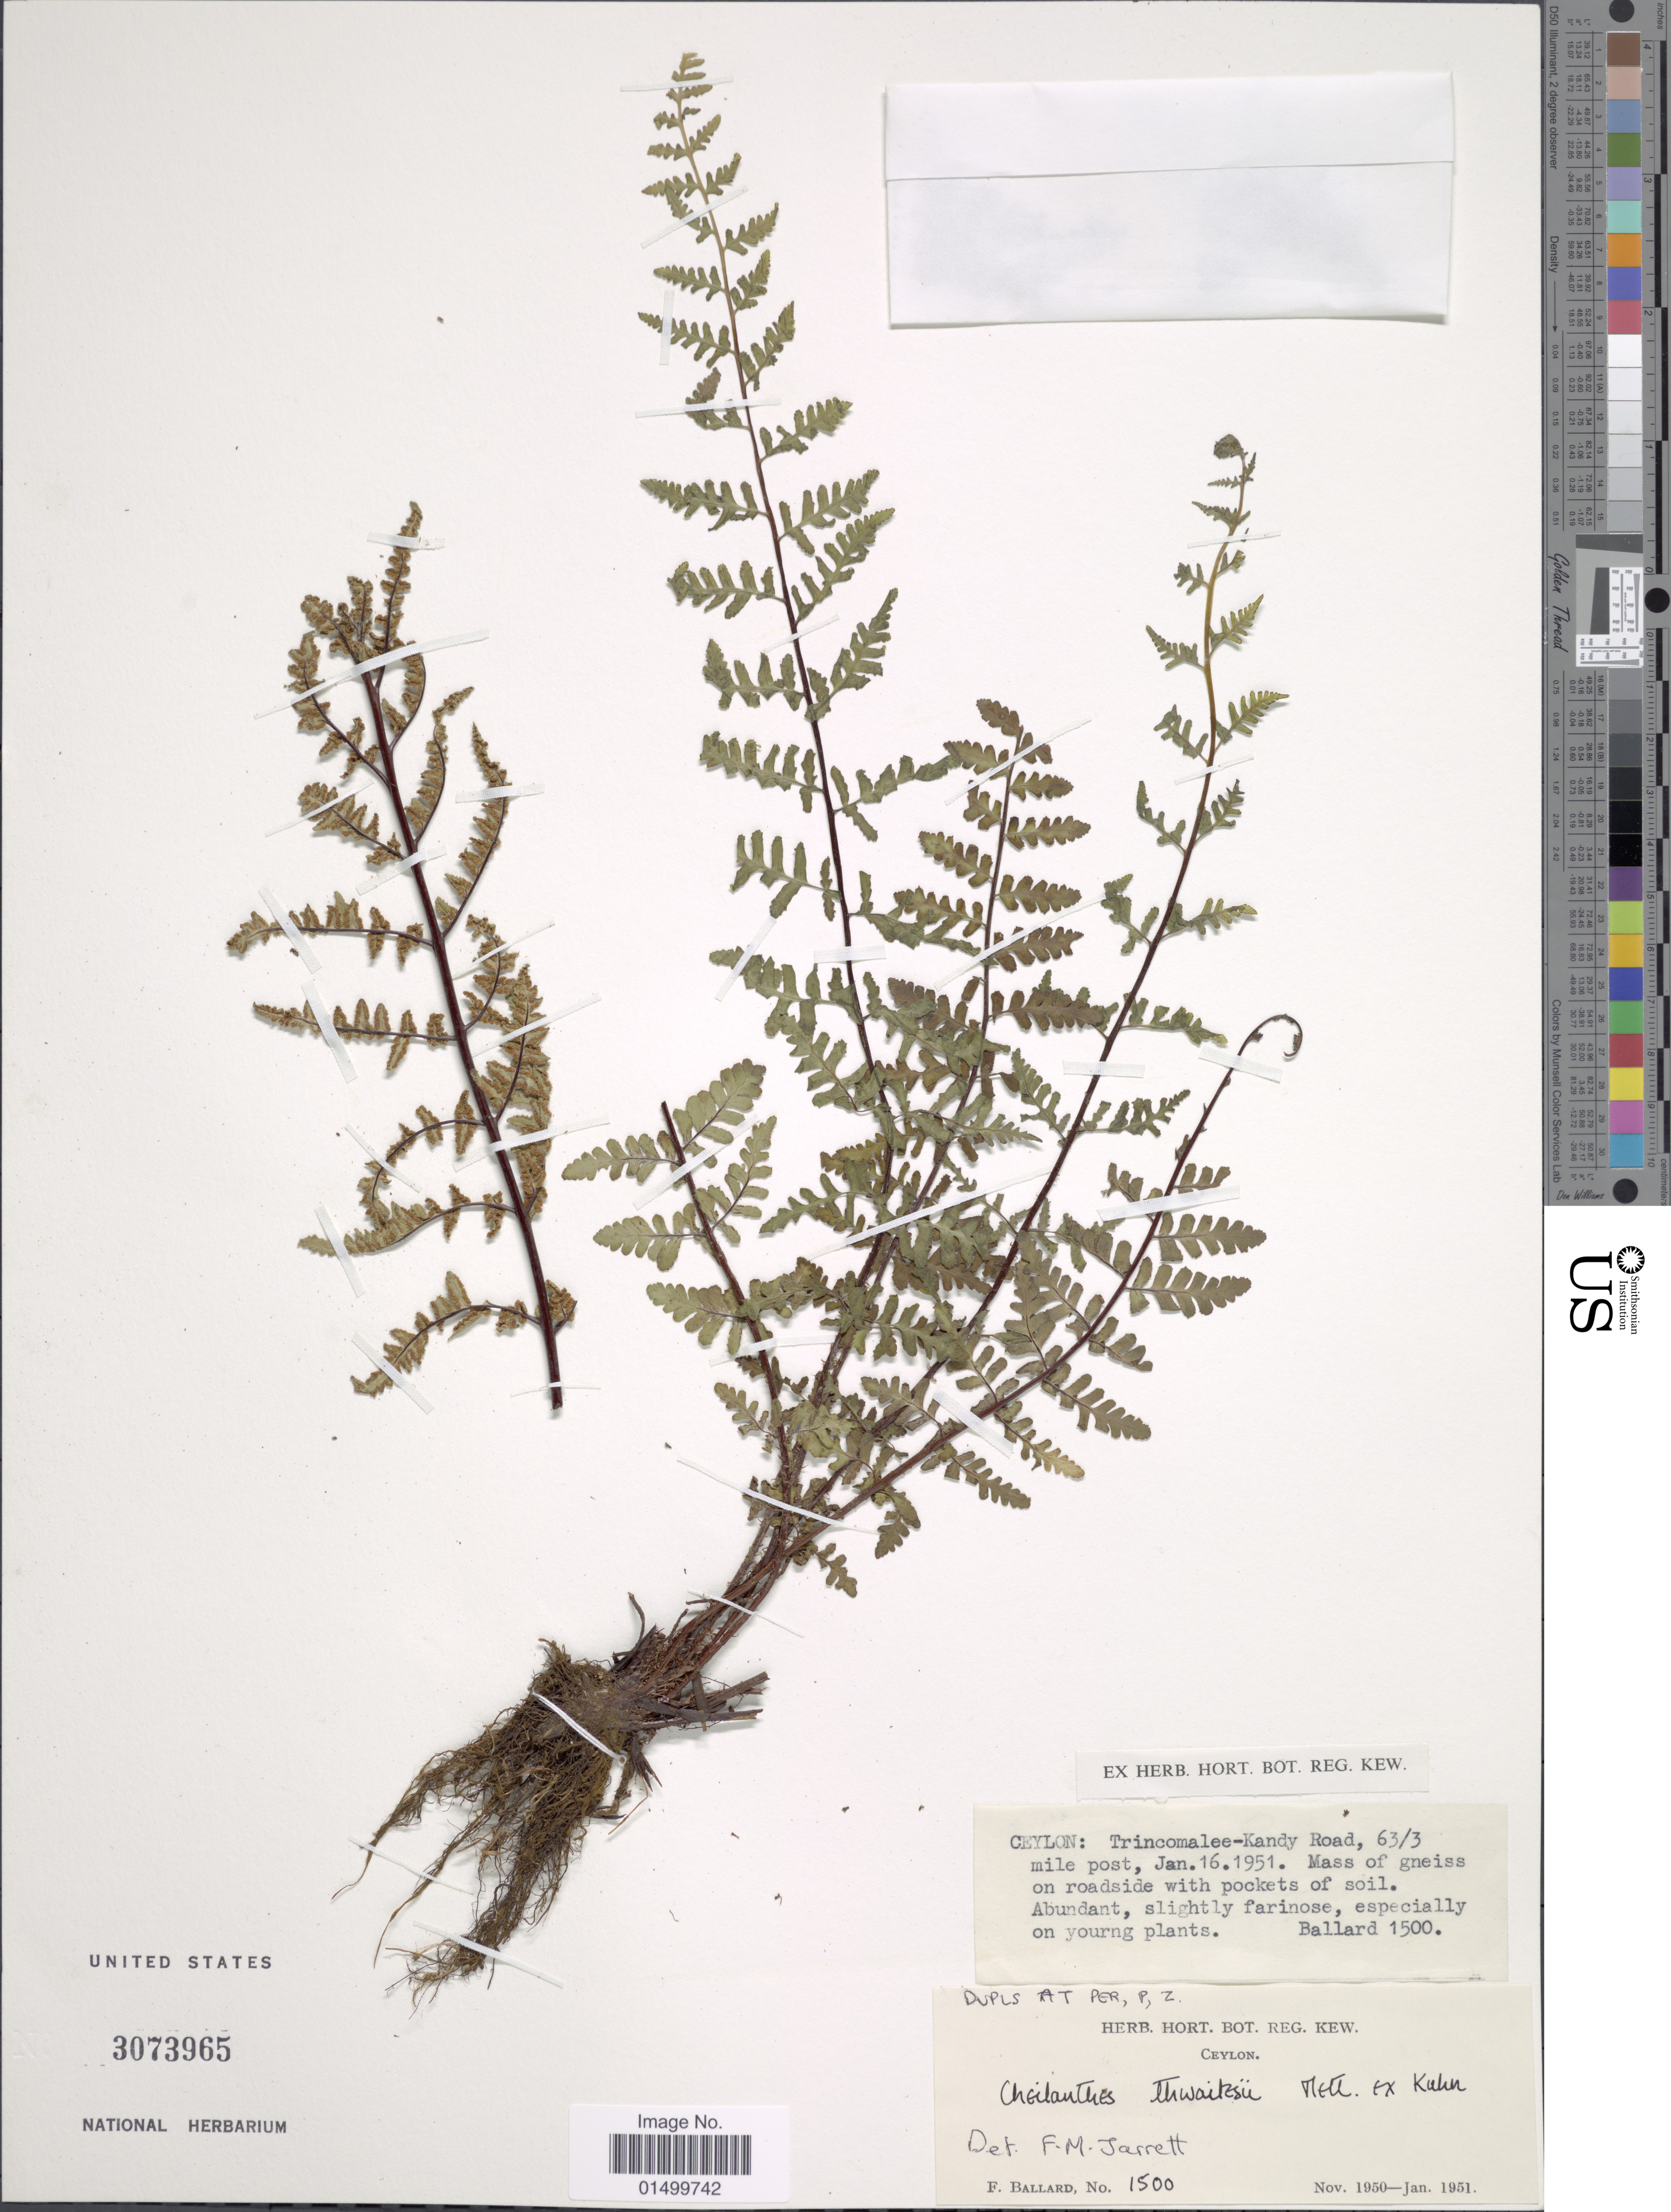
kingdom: Plantae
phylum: Tracheophyta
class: Polypodiopsida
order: Polypodiales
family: Pteridaceae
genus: Cheilanthes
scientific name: Cheilanthes thwaitesii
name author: Mett.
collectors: F. Ballard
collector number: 1500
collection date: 1951-01-16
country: Sri Lanka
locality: Ceylon, Trincomalee-Kandy Road, 63/3 mile post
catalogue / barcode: US 3073965